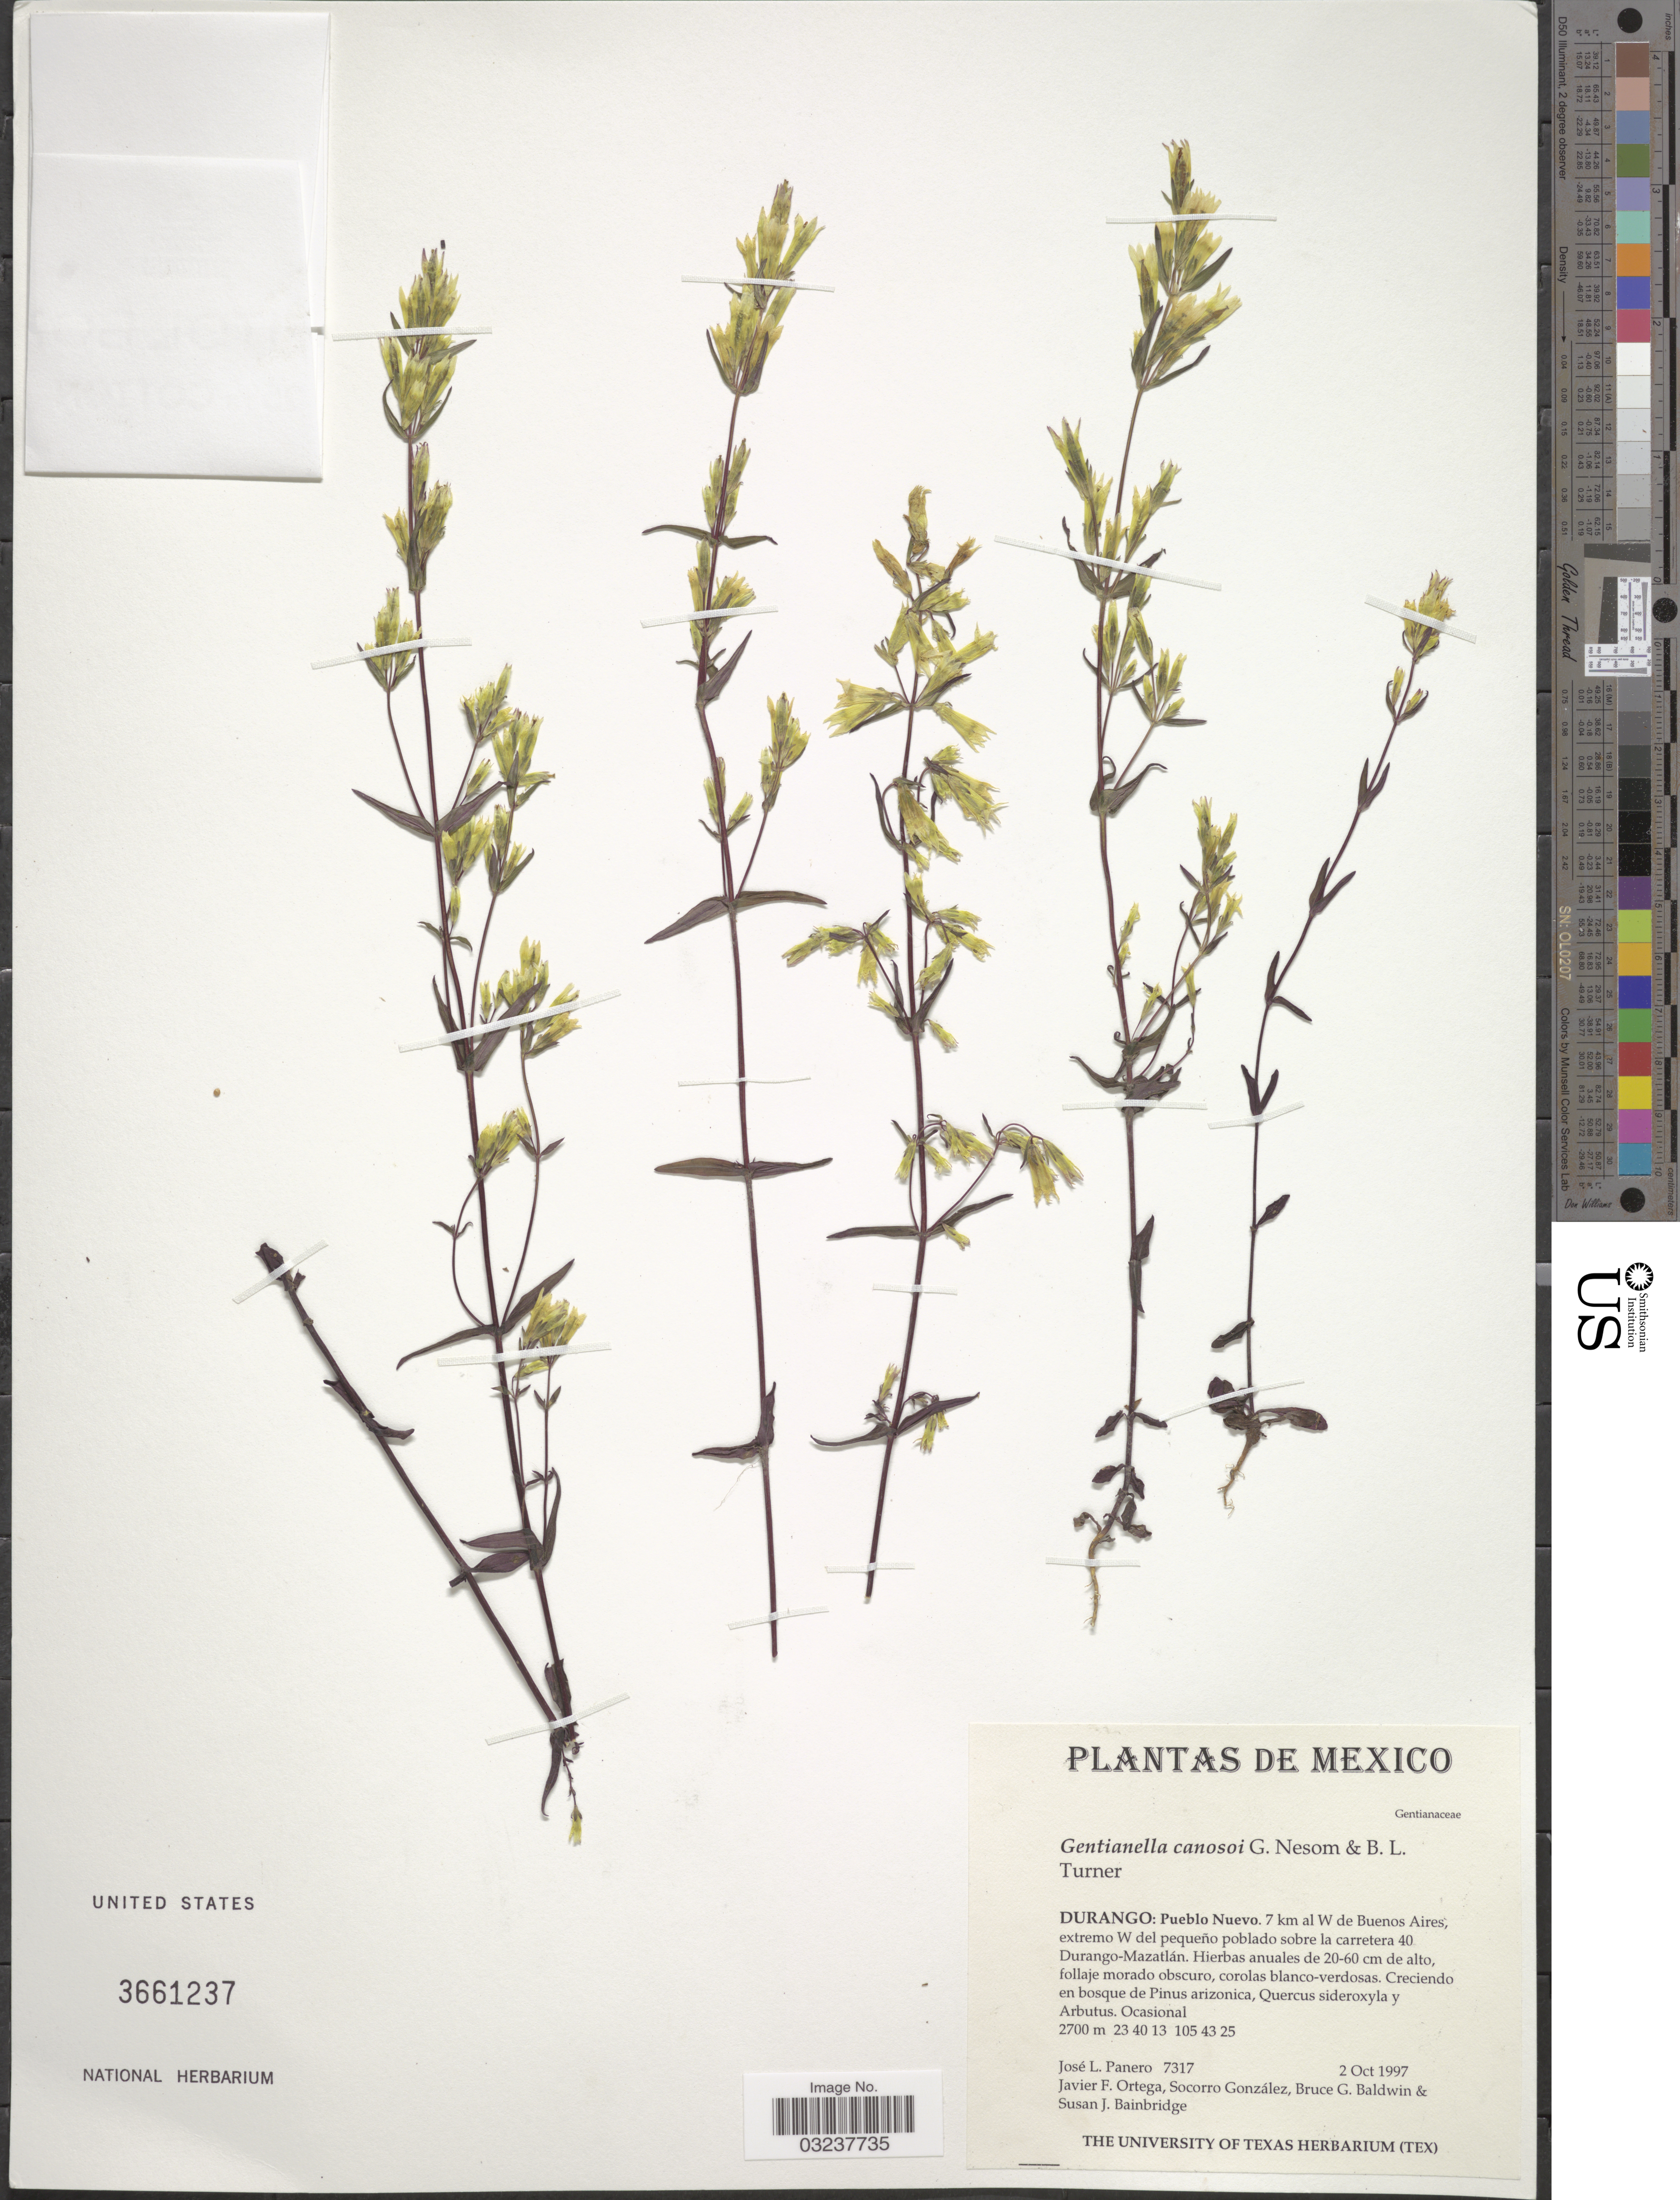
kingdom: Plantae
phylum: Tracheophyta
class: Magnoliopsida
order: Gentianales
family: Gentianaceae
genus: Gentianella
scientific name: Gentianella canosoi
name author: G.L. Nesom & B.L. Turner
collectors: J. L. Panero, J. Ortega, S. González, B. Baldwin & S. Bainbridge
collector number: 7317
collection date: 1997-10-02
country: Mexico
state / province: Durango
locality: Pueblo Nuevo. 7 km al W de Buenos Aires, extremo W del pequeño poblado sobre la carretera 40 Durango-Mazatlán.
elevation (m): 2700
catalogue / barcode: US 3661237